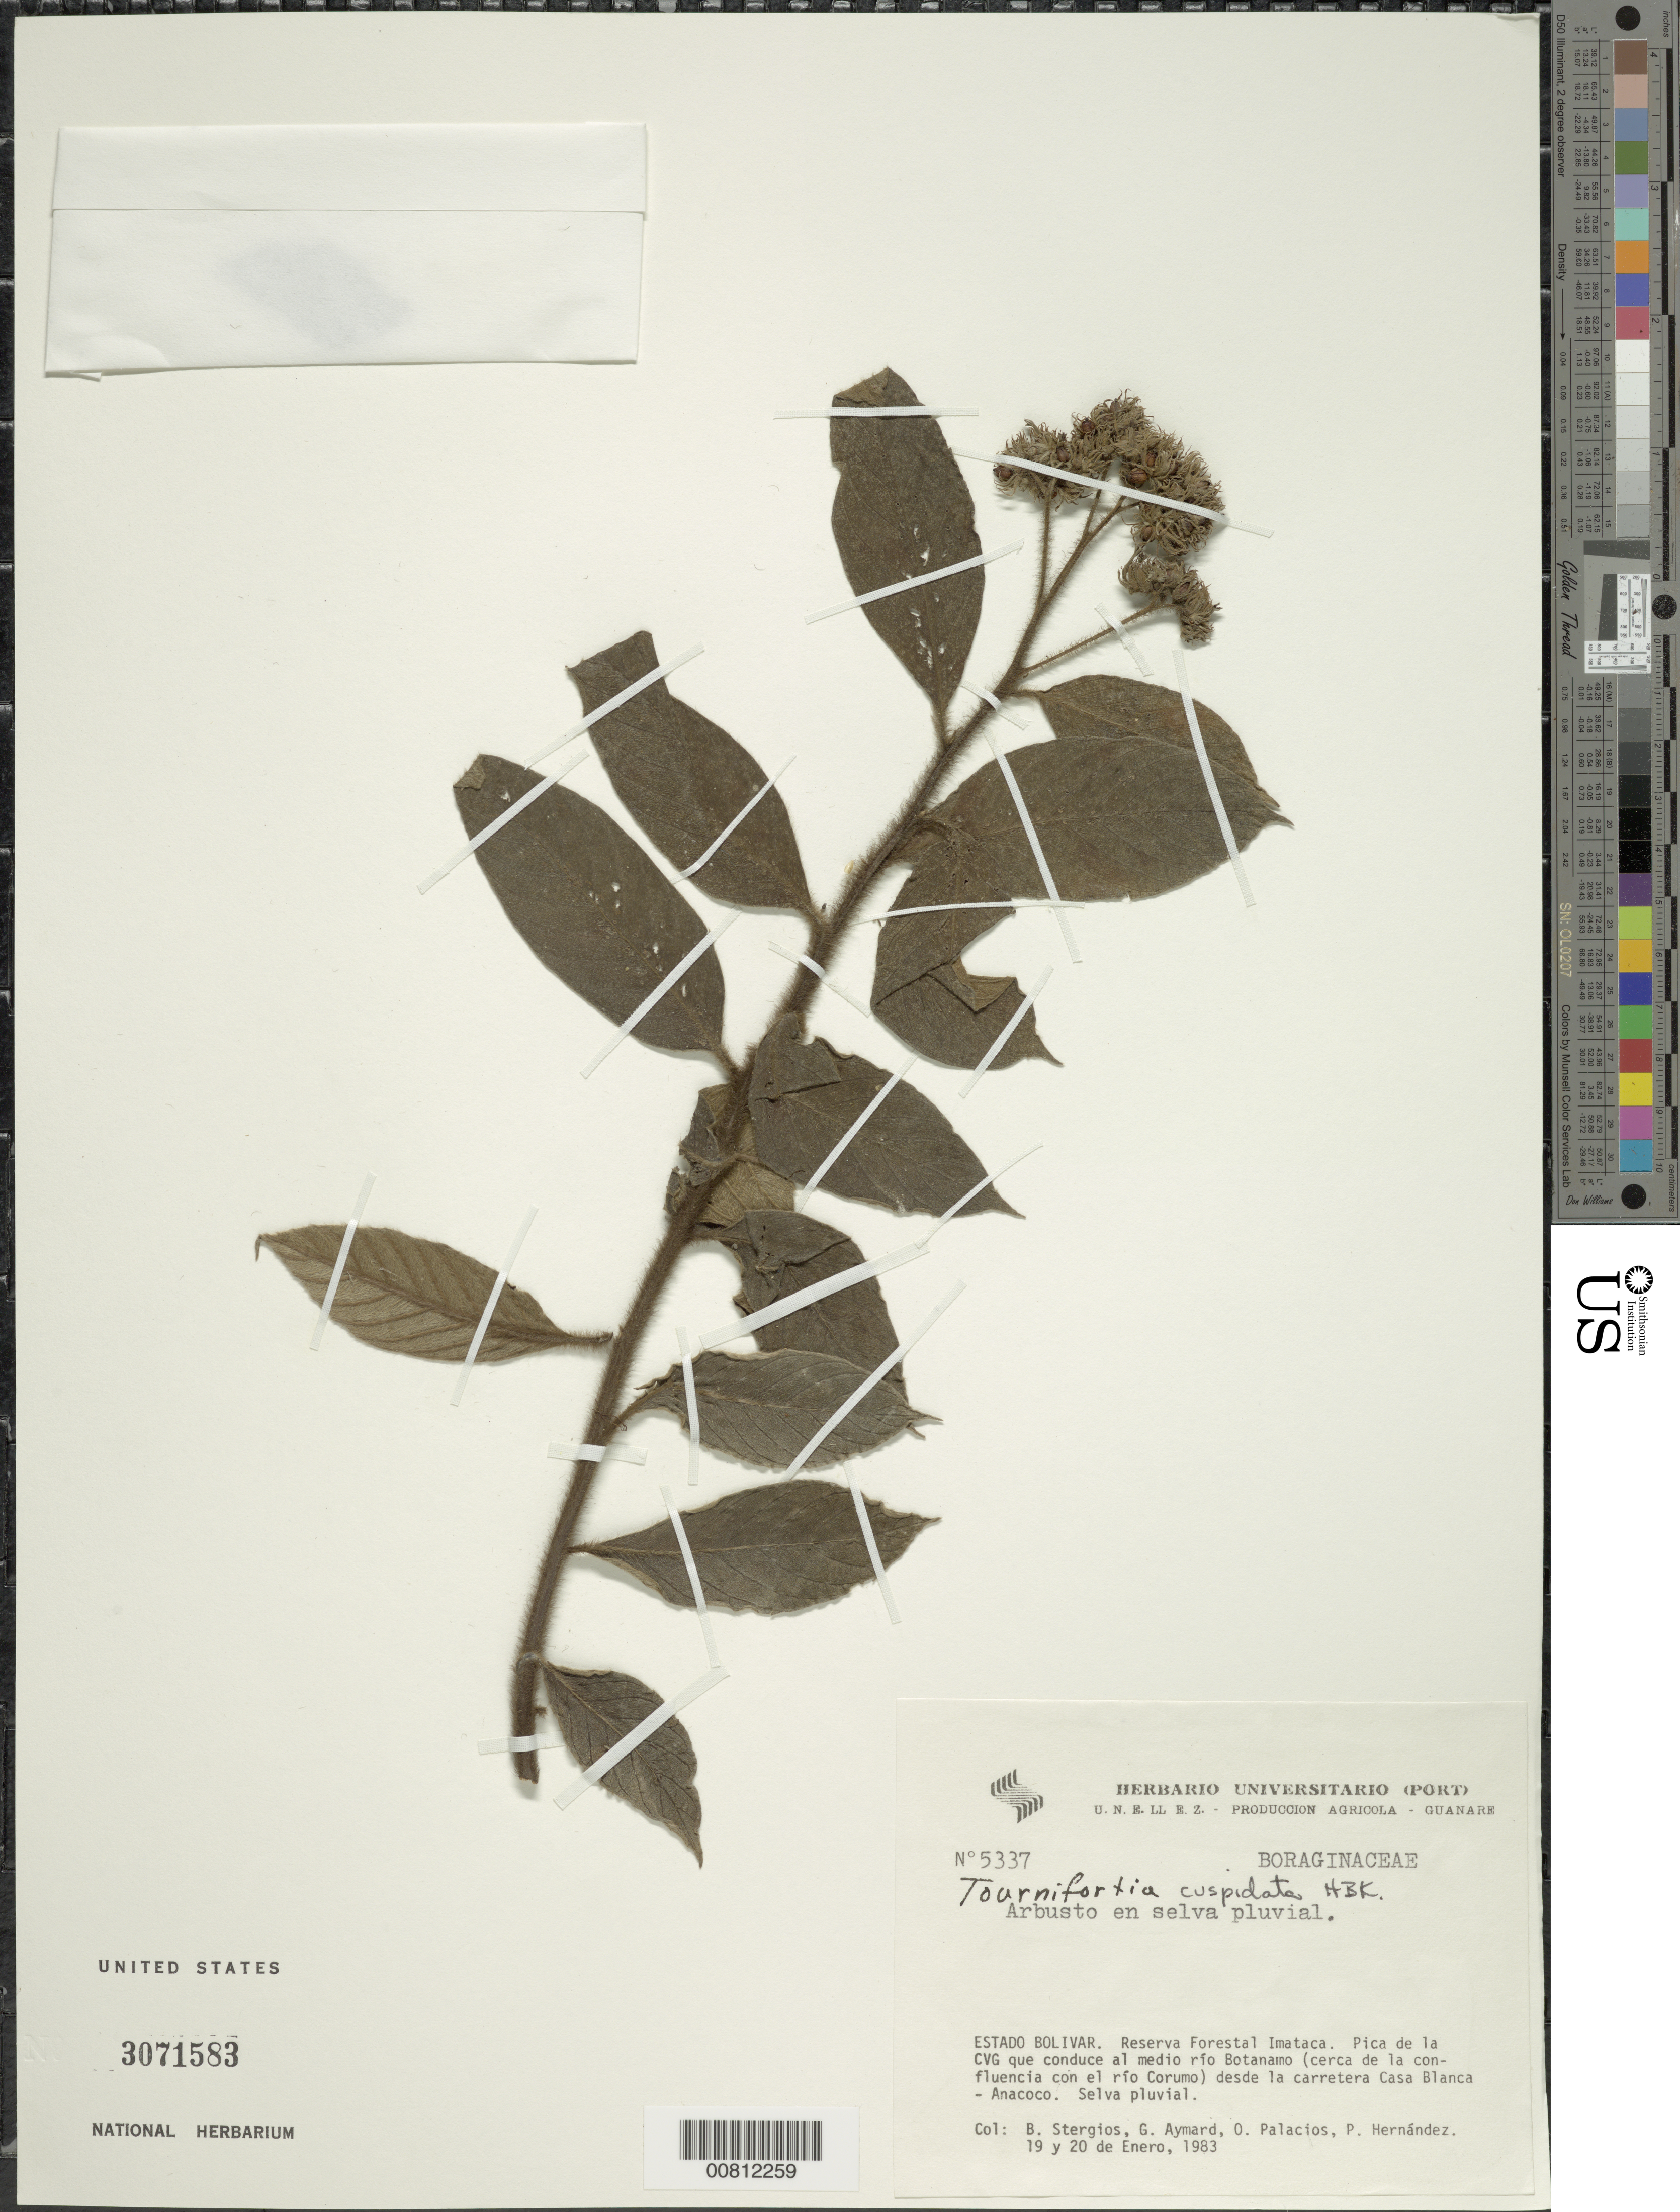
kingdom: Plantae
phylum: Tracheophyta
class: Magnoliopsida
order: Boraginales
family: Heliotropiaceae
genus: Tournefortia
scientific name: Tournefortia cuspidata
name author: Kunth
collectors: B. G. Stergios, G. A. Aymard, O. Palacios & P. Hernández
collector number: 5337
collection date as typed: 19-Jan-83 to 20-Jan-83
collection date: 1983-01-19/1983-01-20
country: Venezuela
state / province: Bolívar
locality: Reserva Forestal Imataca, Pica de la CVG que conduce al medio Río Botanamo (cerca de la confluencia con el Río Coruma) desde la carretera Casa Blanca - Anacoco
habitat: Selva pluvial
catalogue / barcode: US 3071583